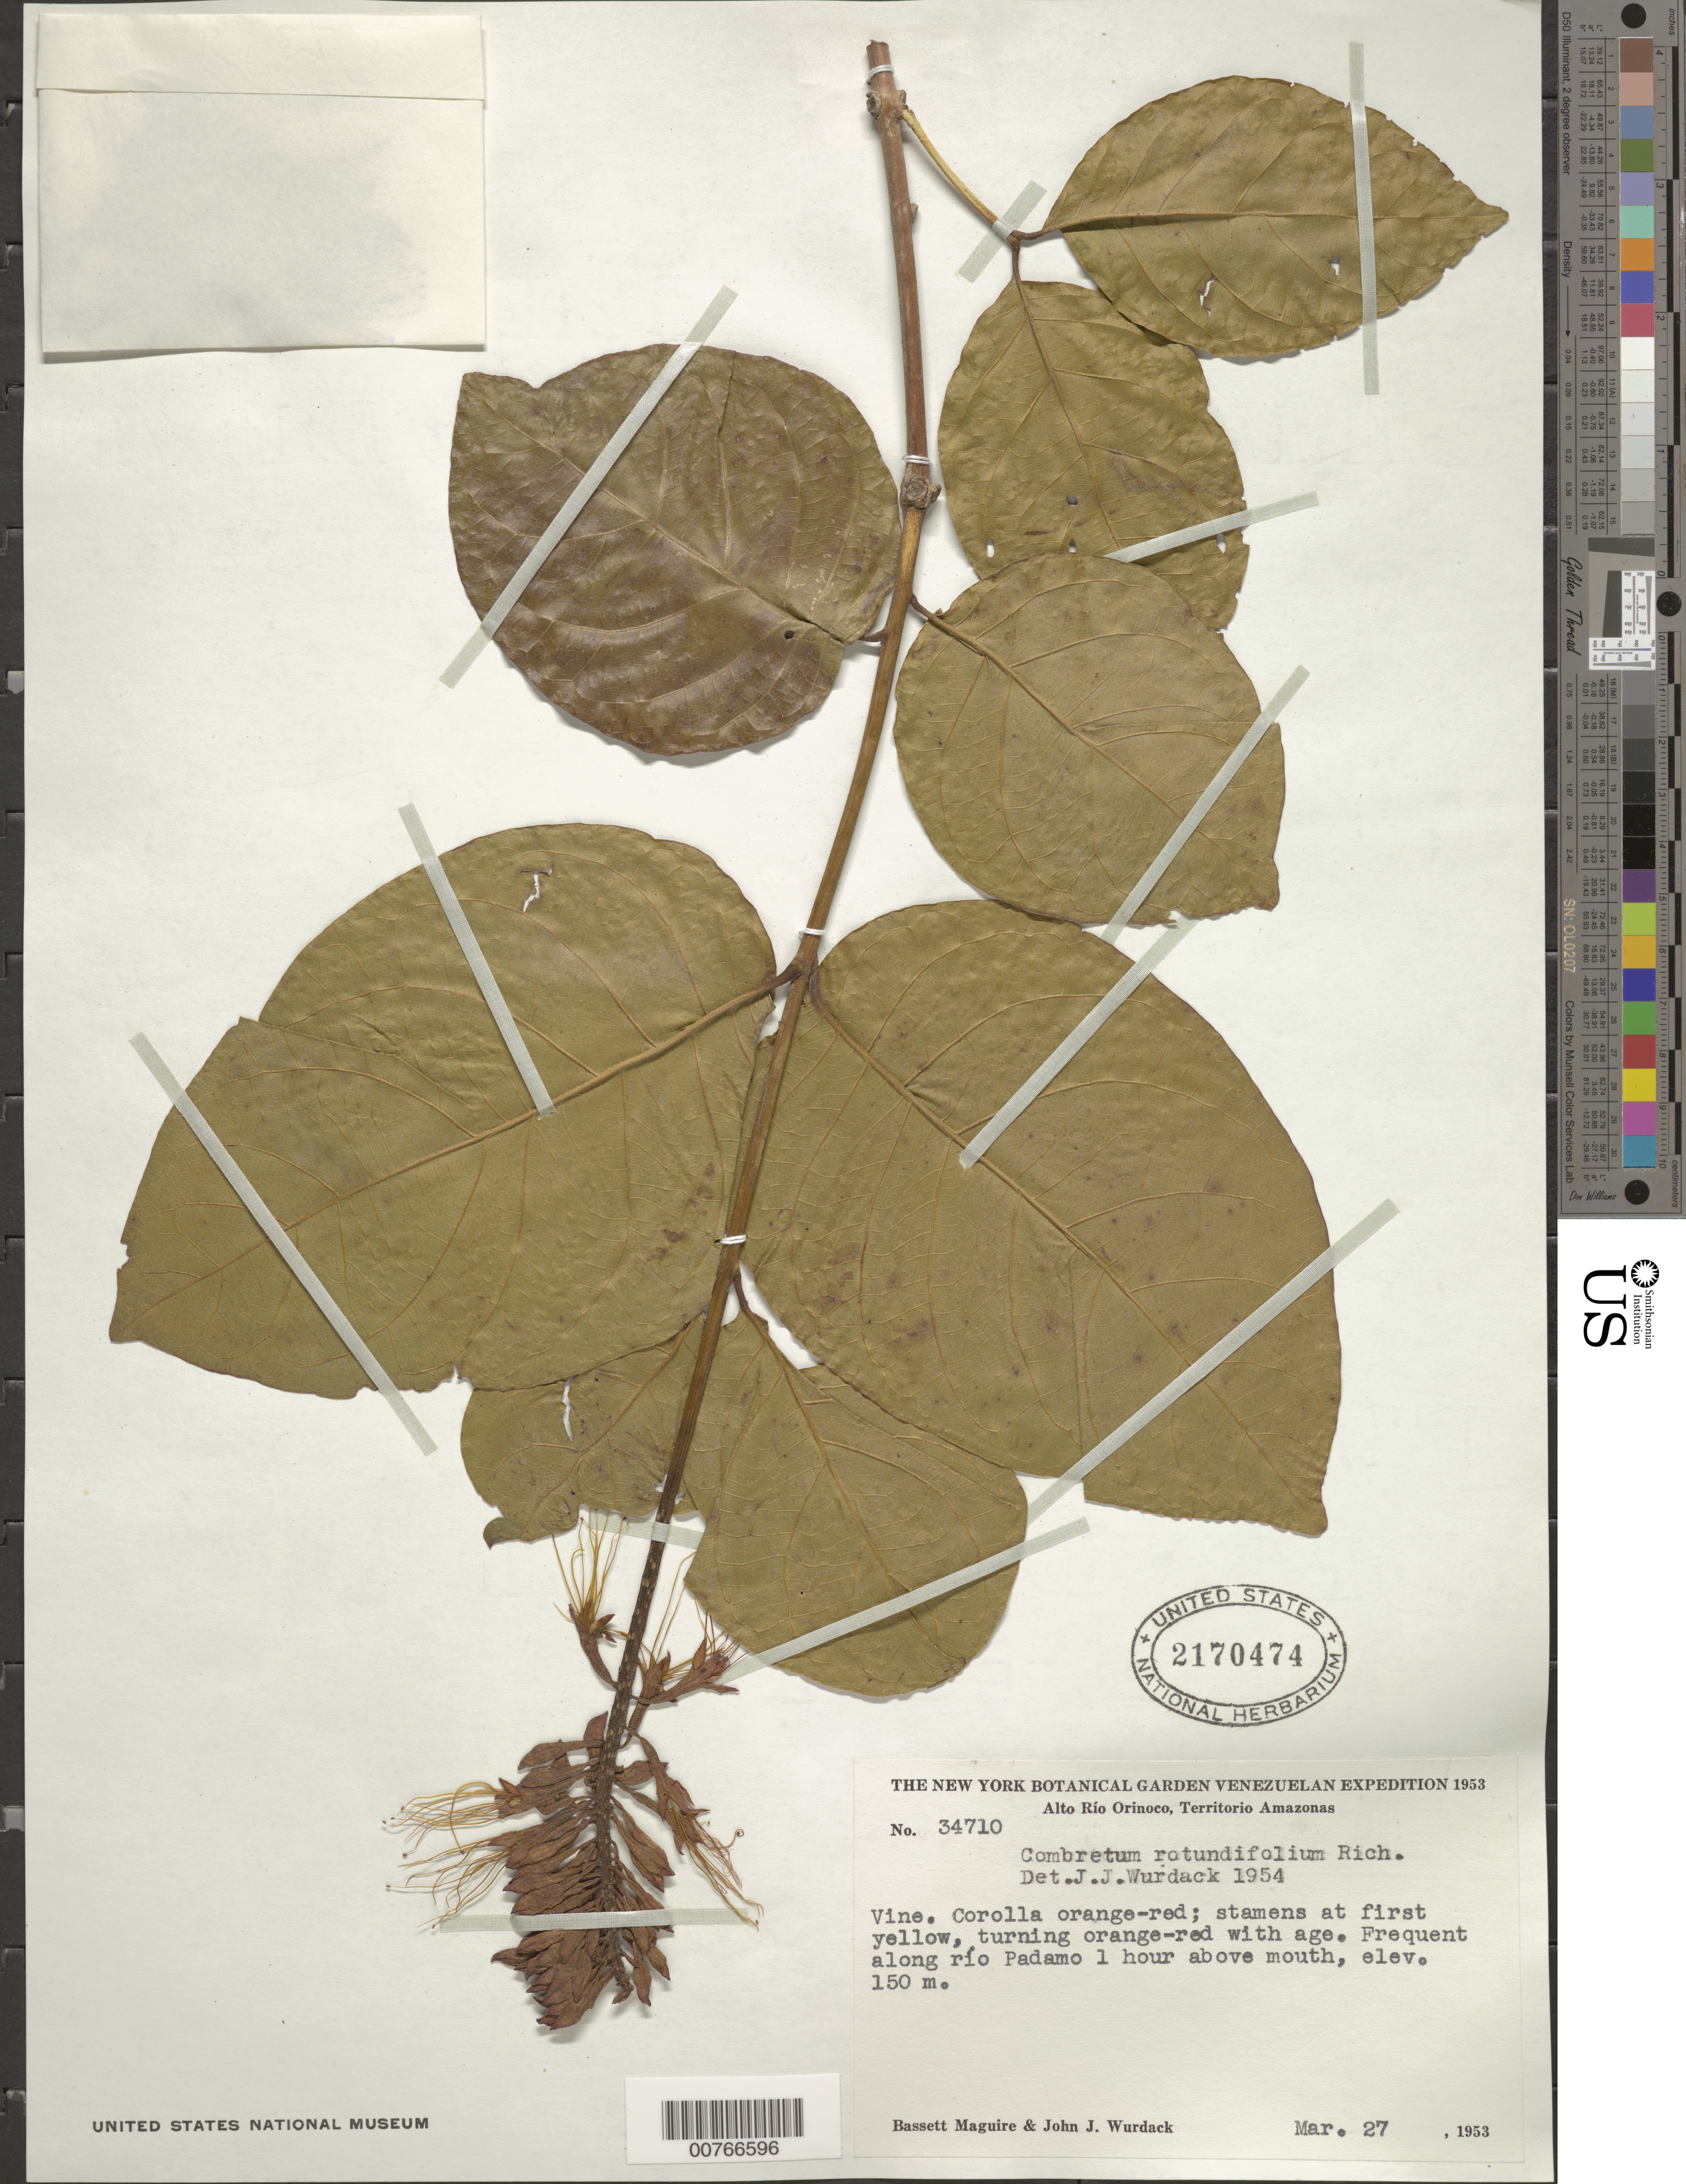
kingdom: Plantae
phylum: Tracheophyta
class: Magnoliopsida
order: Myrtales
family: Combretaceae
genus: Combretum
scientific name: Combretum rotundifolium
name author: Rich.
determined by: Wurdack, John J., (US), US (UNITED STATES)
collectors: B. Maguire & J. J. Wurdack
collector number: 34710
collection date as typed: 27-Mar-53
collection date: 1953-03-27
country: Venezuela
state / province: Amazonas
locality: Alto Río Orinoco, Río Padamo, 1 hour above mouth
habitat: Along river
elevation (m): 150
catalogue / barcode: US 2170474